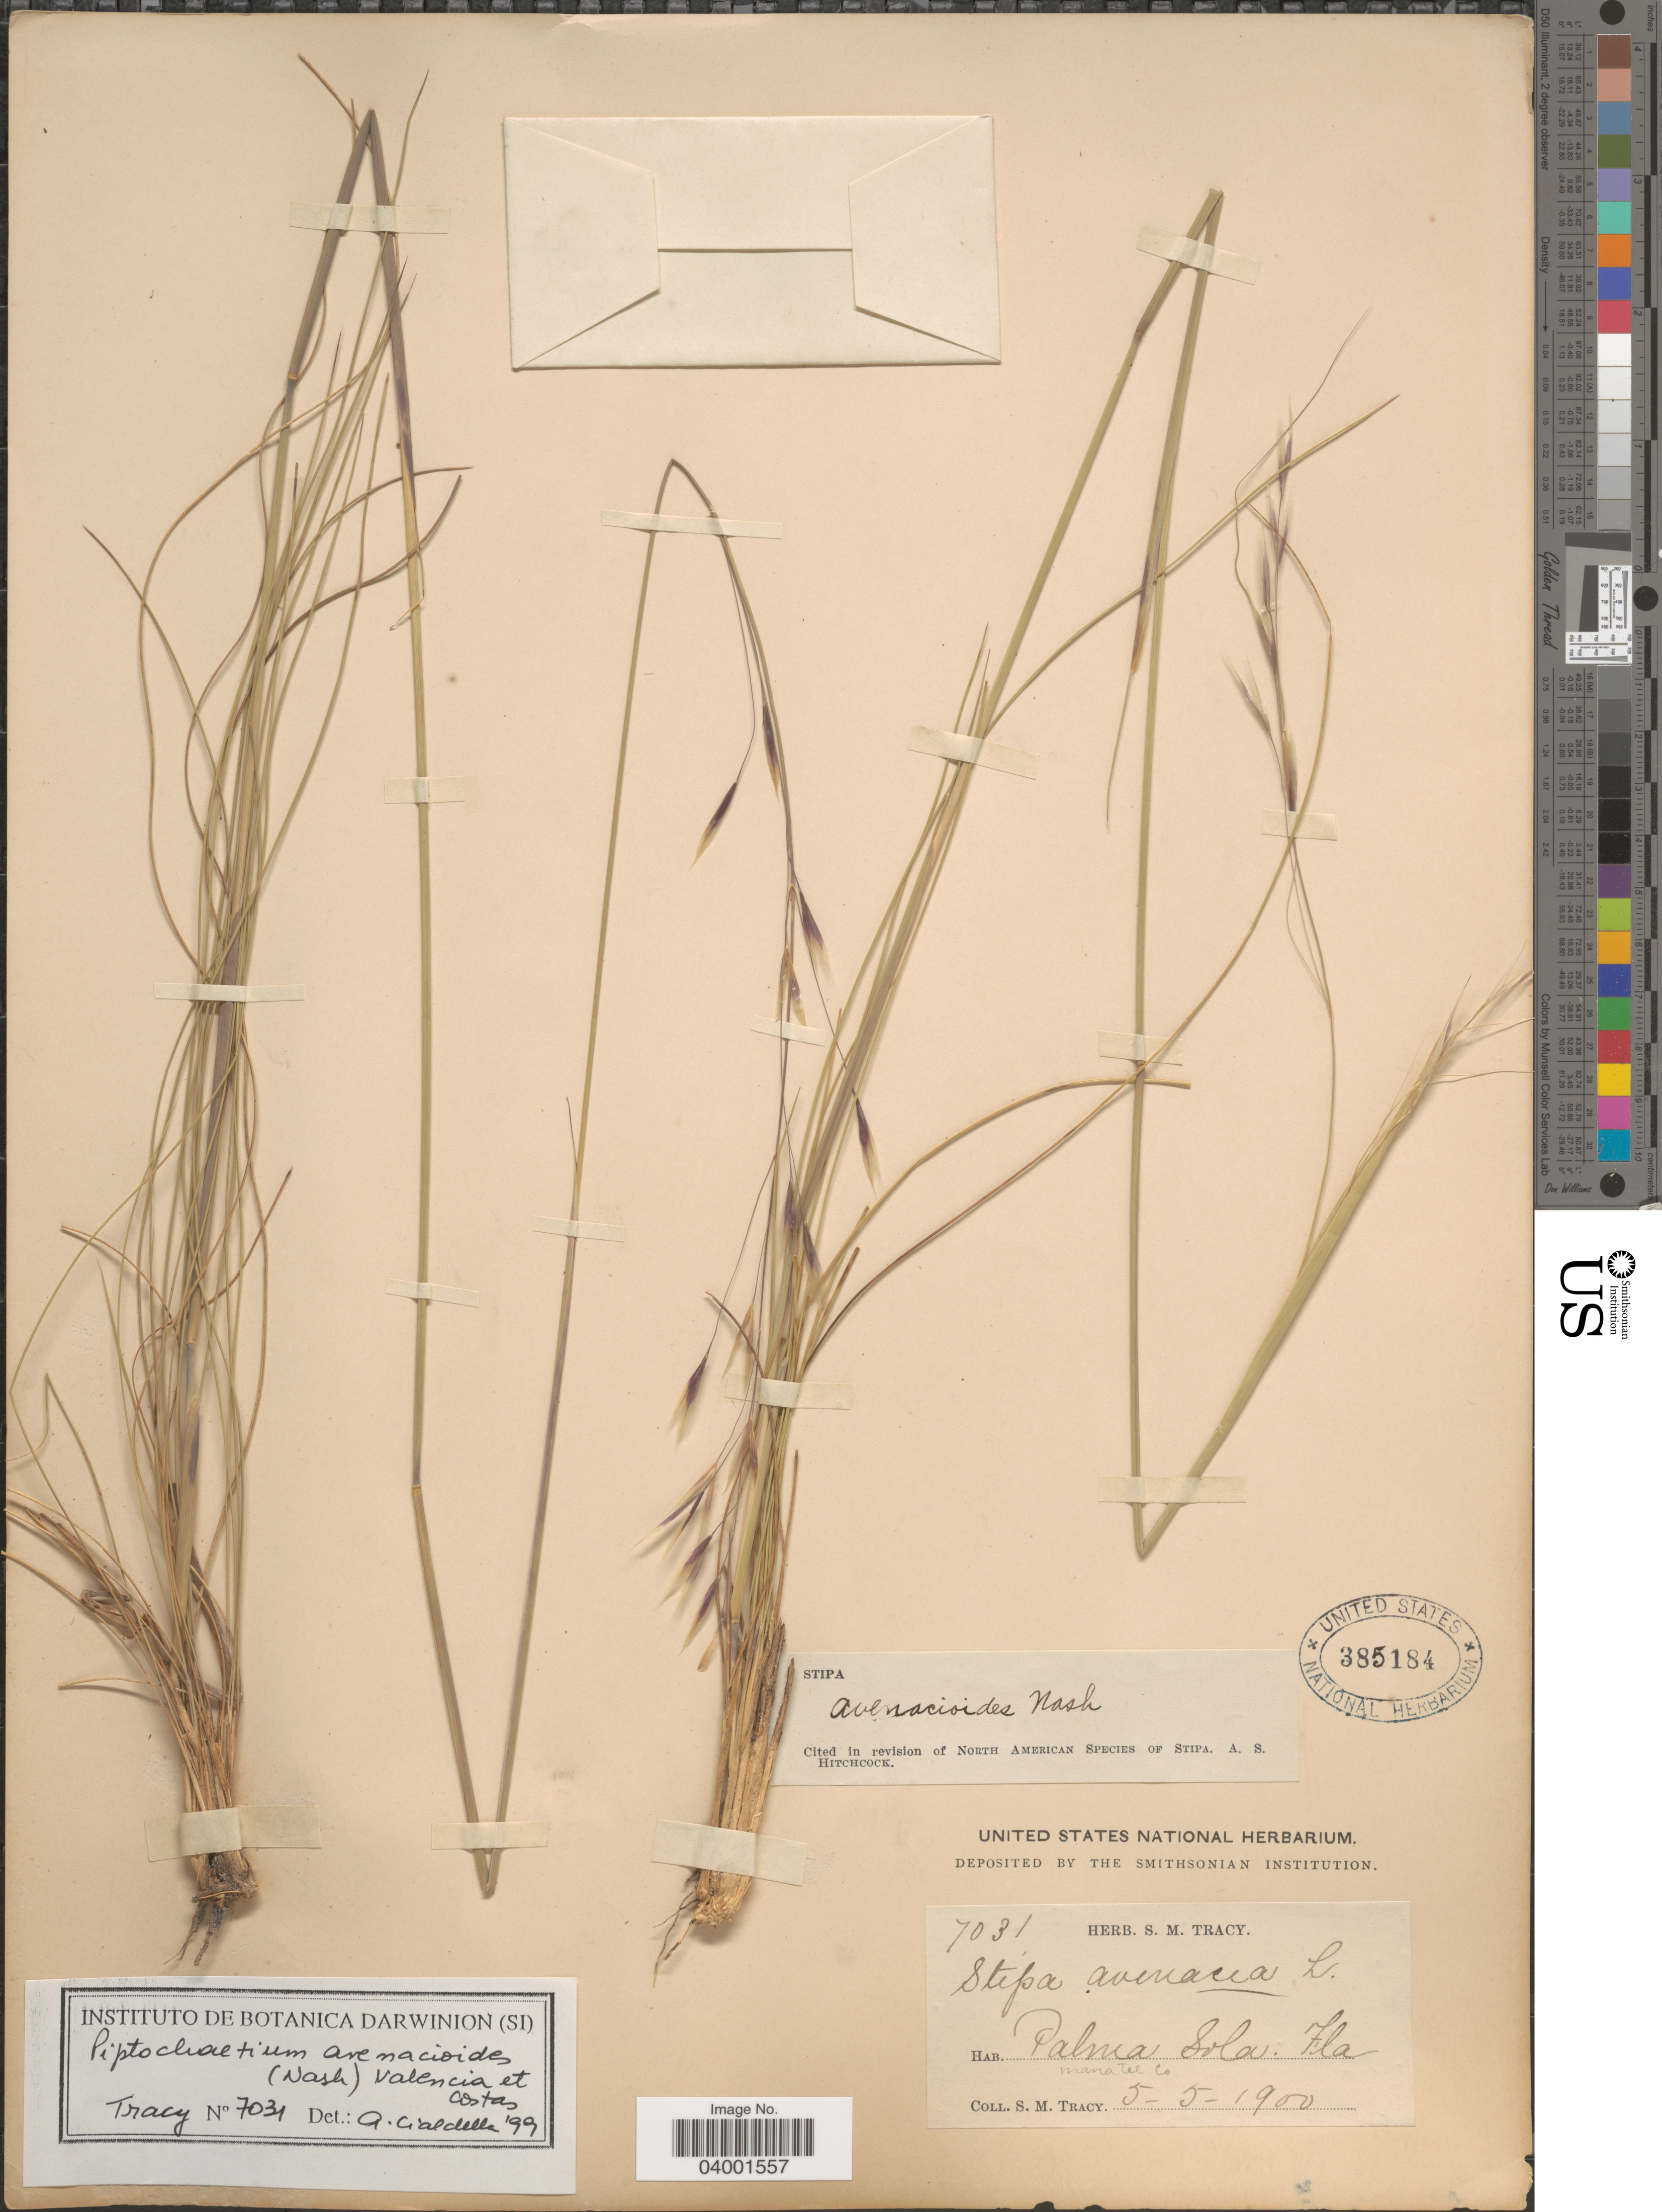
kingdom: Plantae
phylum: Tracheophyta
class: Liliopsida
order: Poales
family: Poaceae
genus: Stipa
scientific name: Stipa avenacioides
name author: Nash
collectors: S. M. Tracy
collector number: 7031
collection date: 1900-05-05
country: United States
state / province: Florida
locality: Palma Sola. Manatee Co.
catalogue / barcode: US 385184